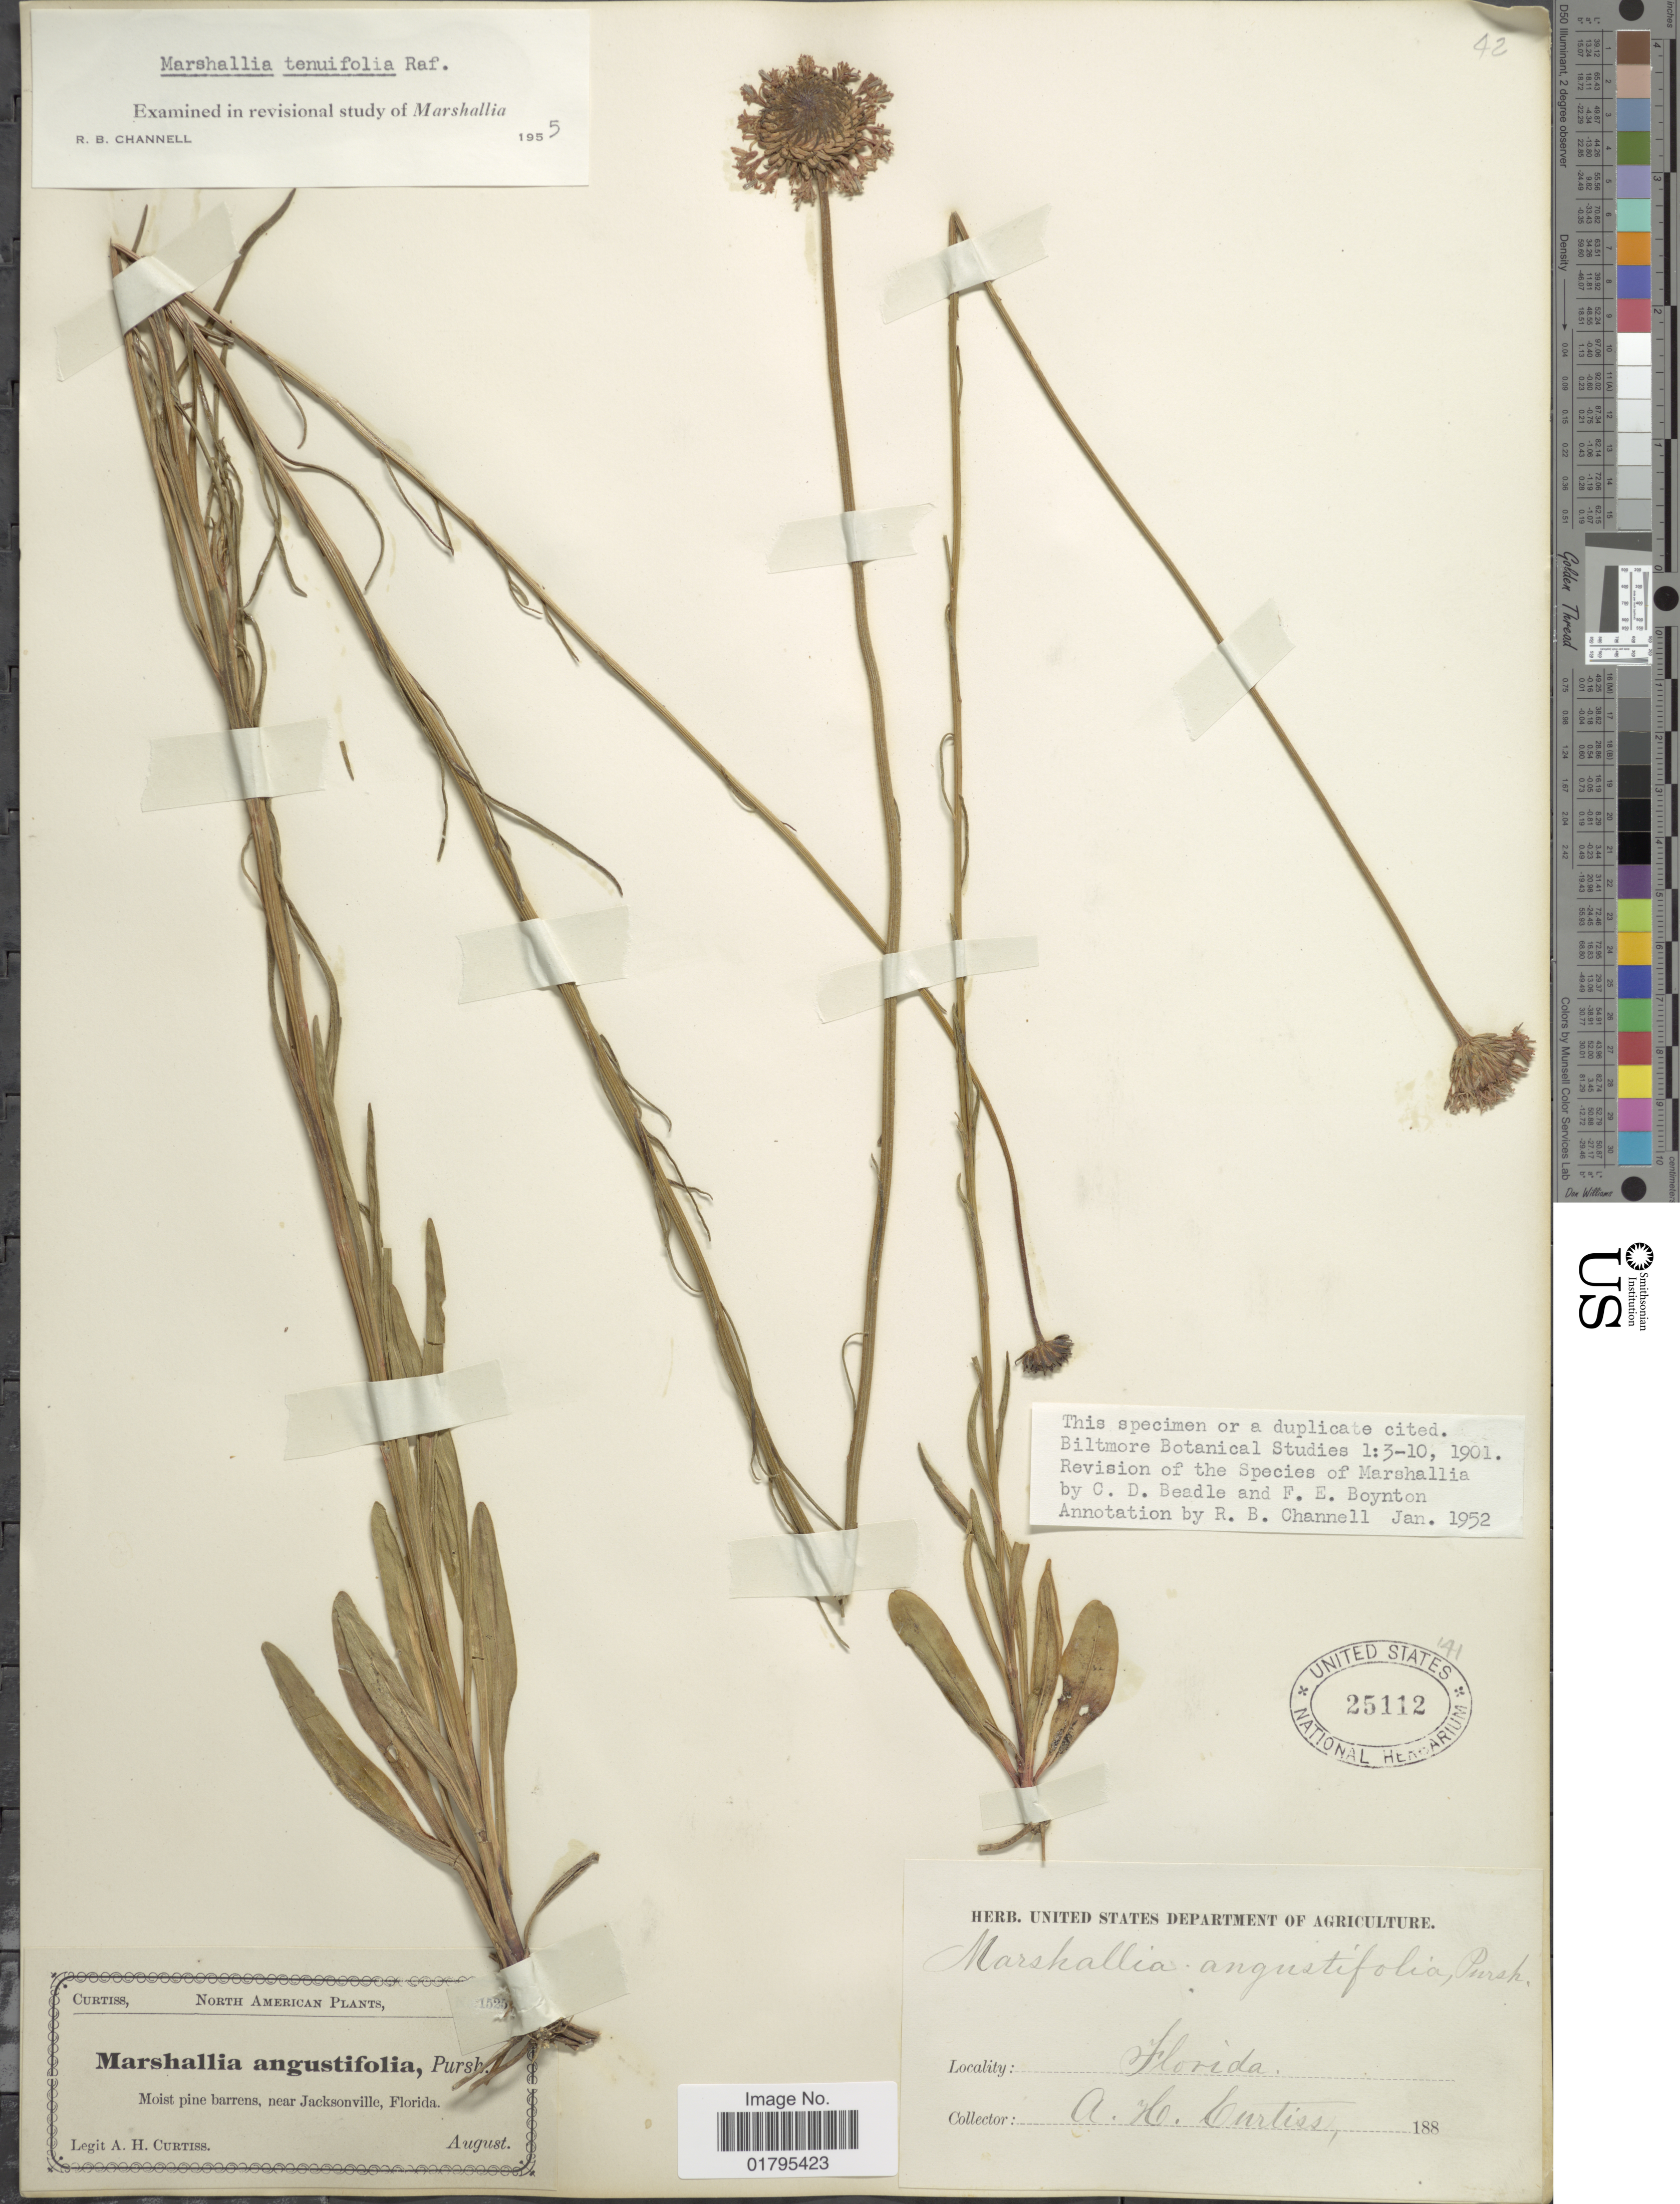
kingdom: Plantae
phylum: Tracheophyta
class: Magnoliopsida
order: Asterales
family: Asteraceae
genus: Marshallia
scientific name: Marshallia tenuifolia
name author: Raf.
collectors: A. H. Curtiss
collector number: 1525*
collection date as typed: August 188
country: United States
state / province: Florida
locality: Moist pine barrens, near Jacksonville, Florida.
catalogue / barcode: US 25112